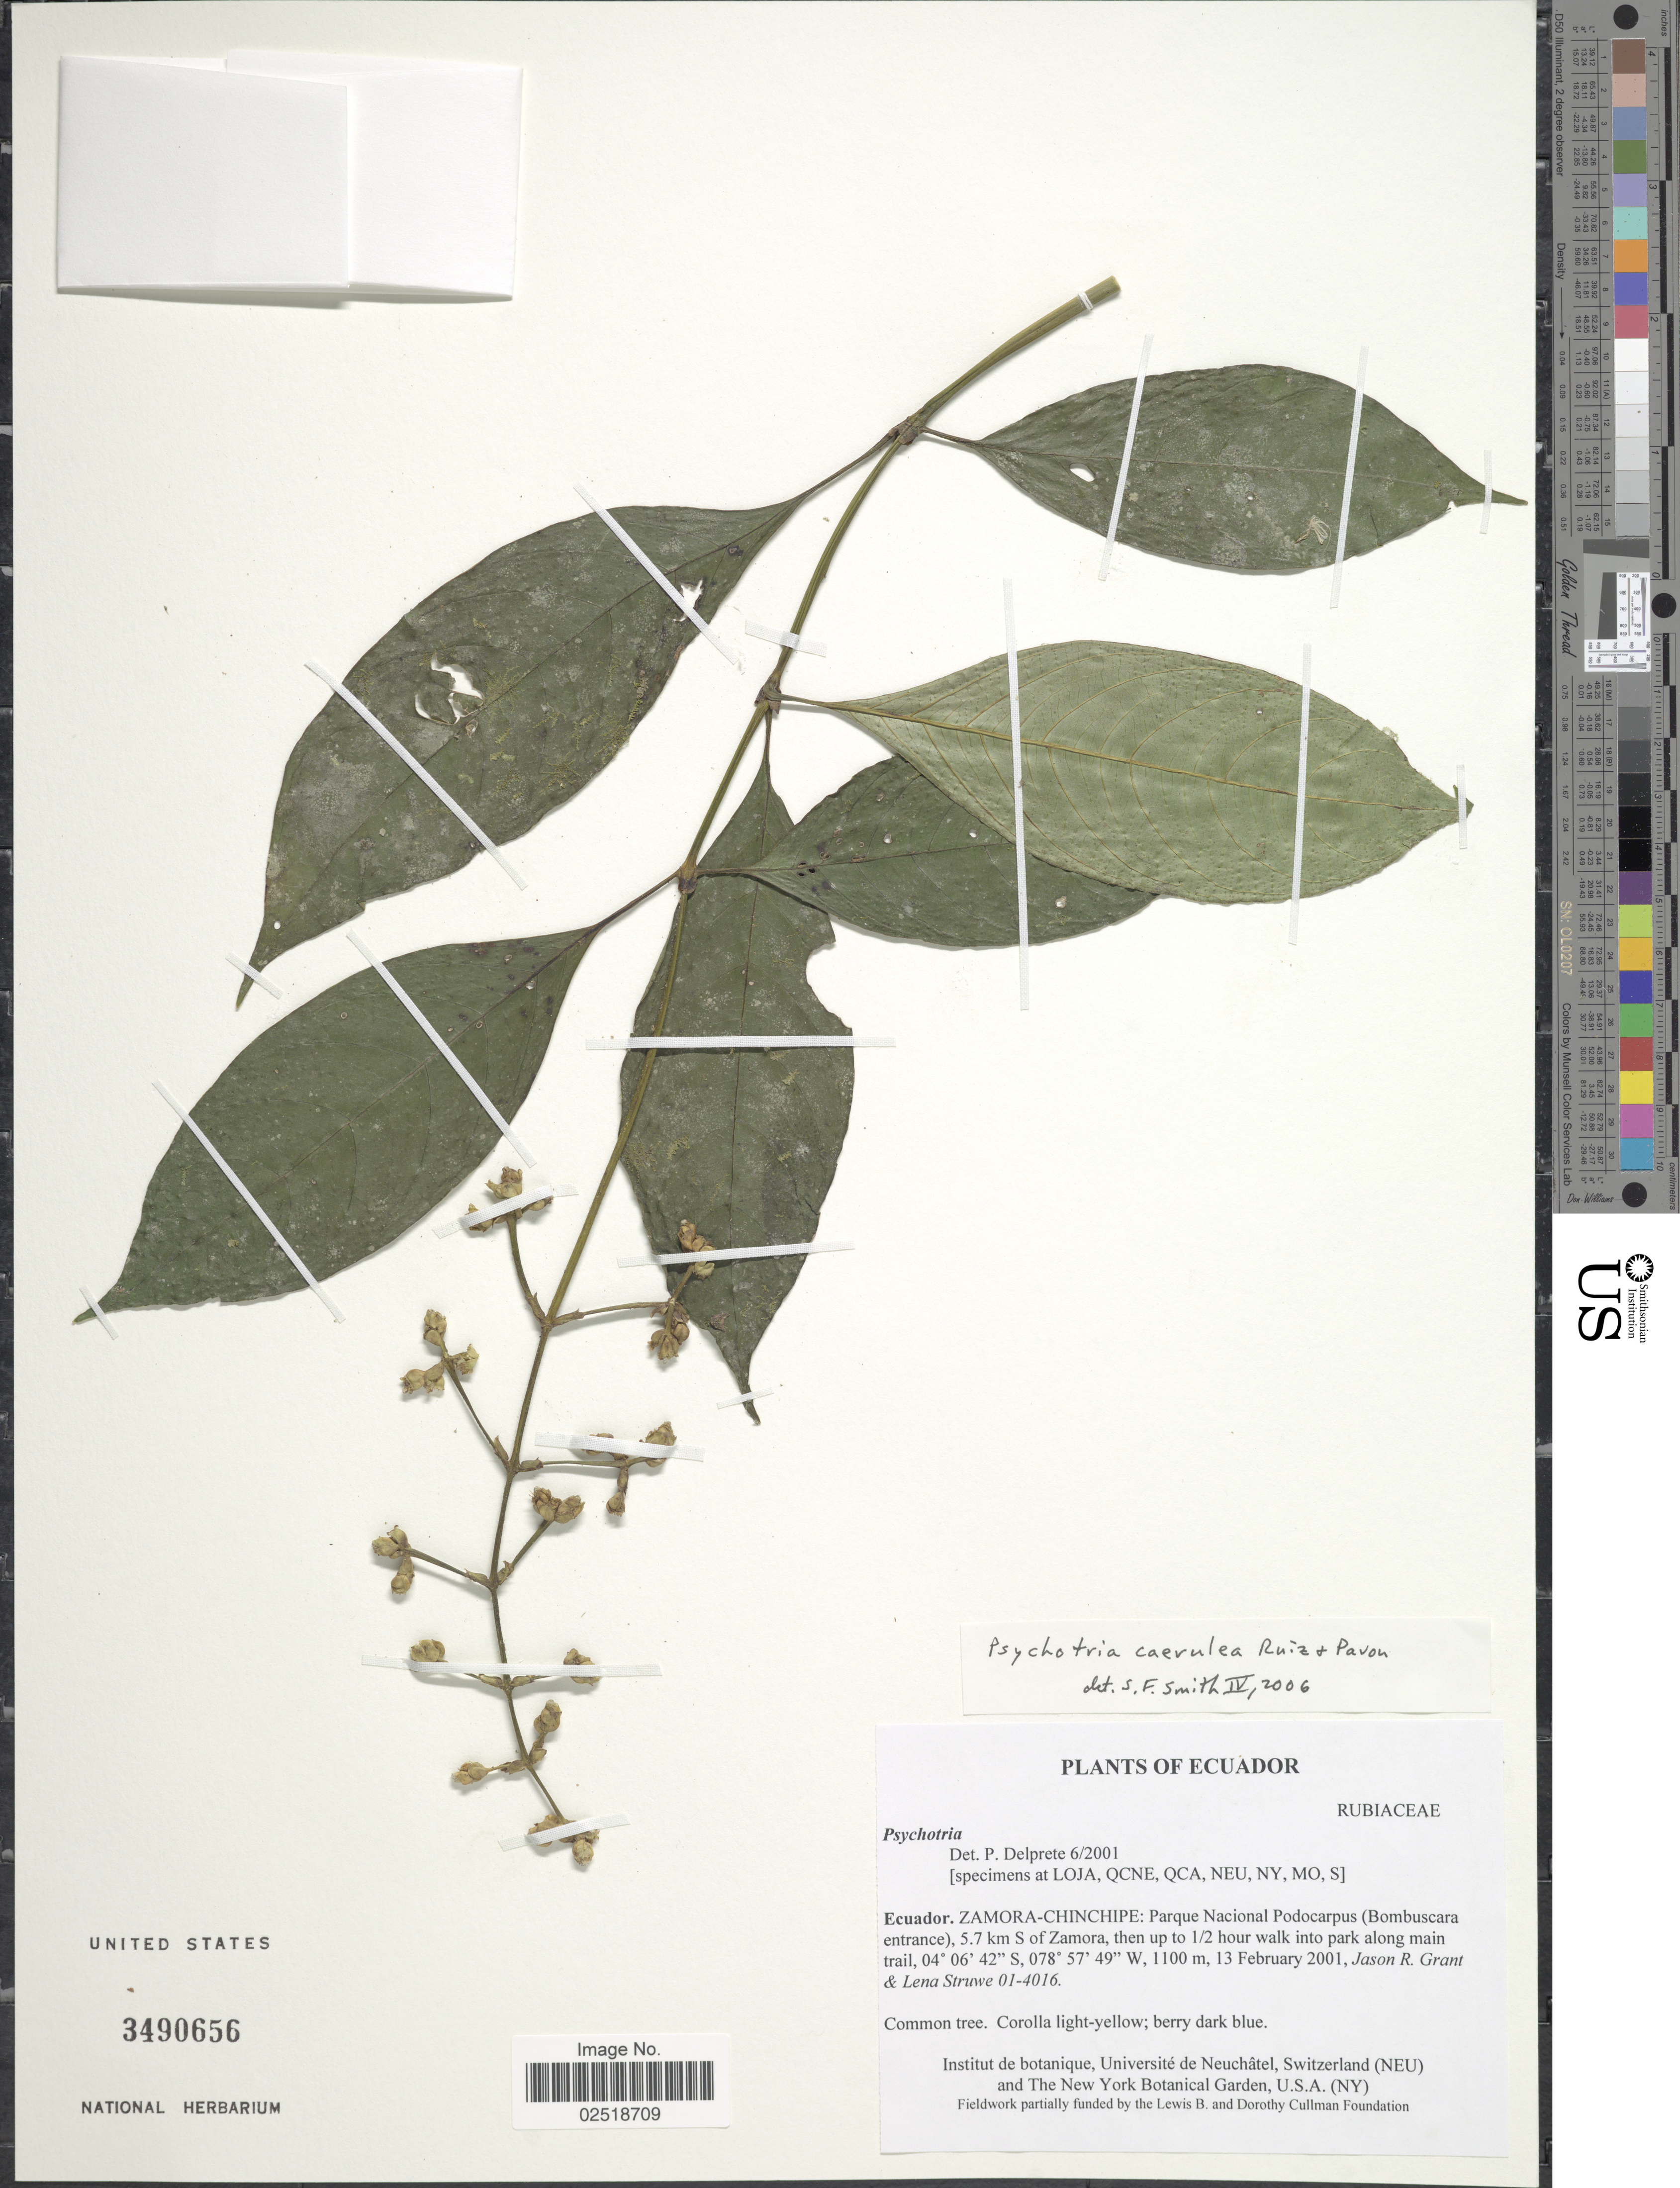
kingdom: Plantae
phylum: Tracheophyta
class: Magnoliopsida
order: Gentianales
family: Rubiaceae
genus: Psychotria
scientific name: Psychotria caerulea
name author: Ruiz & Pav.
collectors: J. R. Grant & L. Struwe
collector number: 01-4016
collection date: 2001-02-13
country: Ecuador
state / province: Zamora-Chinchipe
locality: Parque Nacional Podocarpus (Bombuscara entrance), 5.7 km S of Zamora, then up to ½ hour walk into park along main trail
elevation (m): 1100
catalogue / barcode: US 3490656